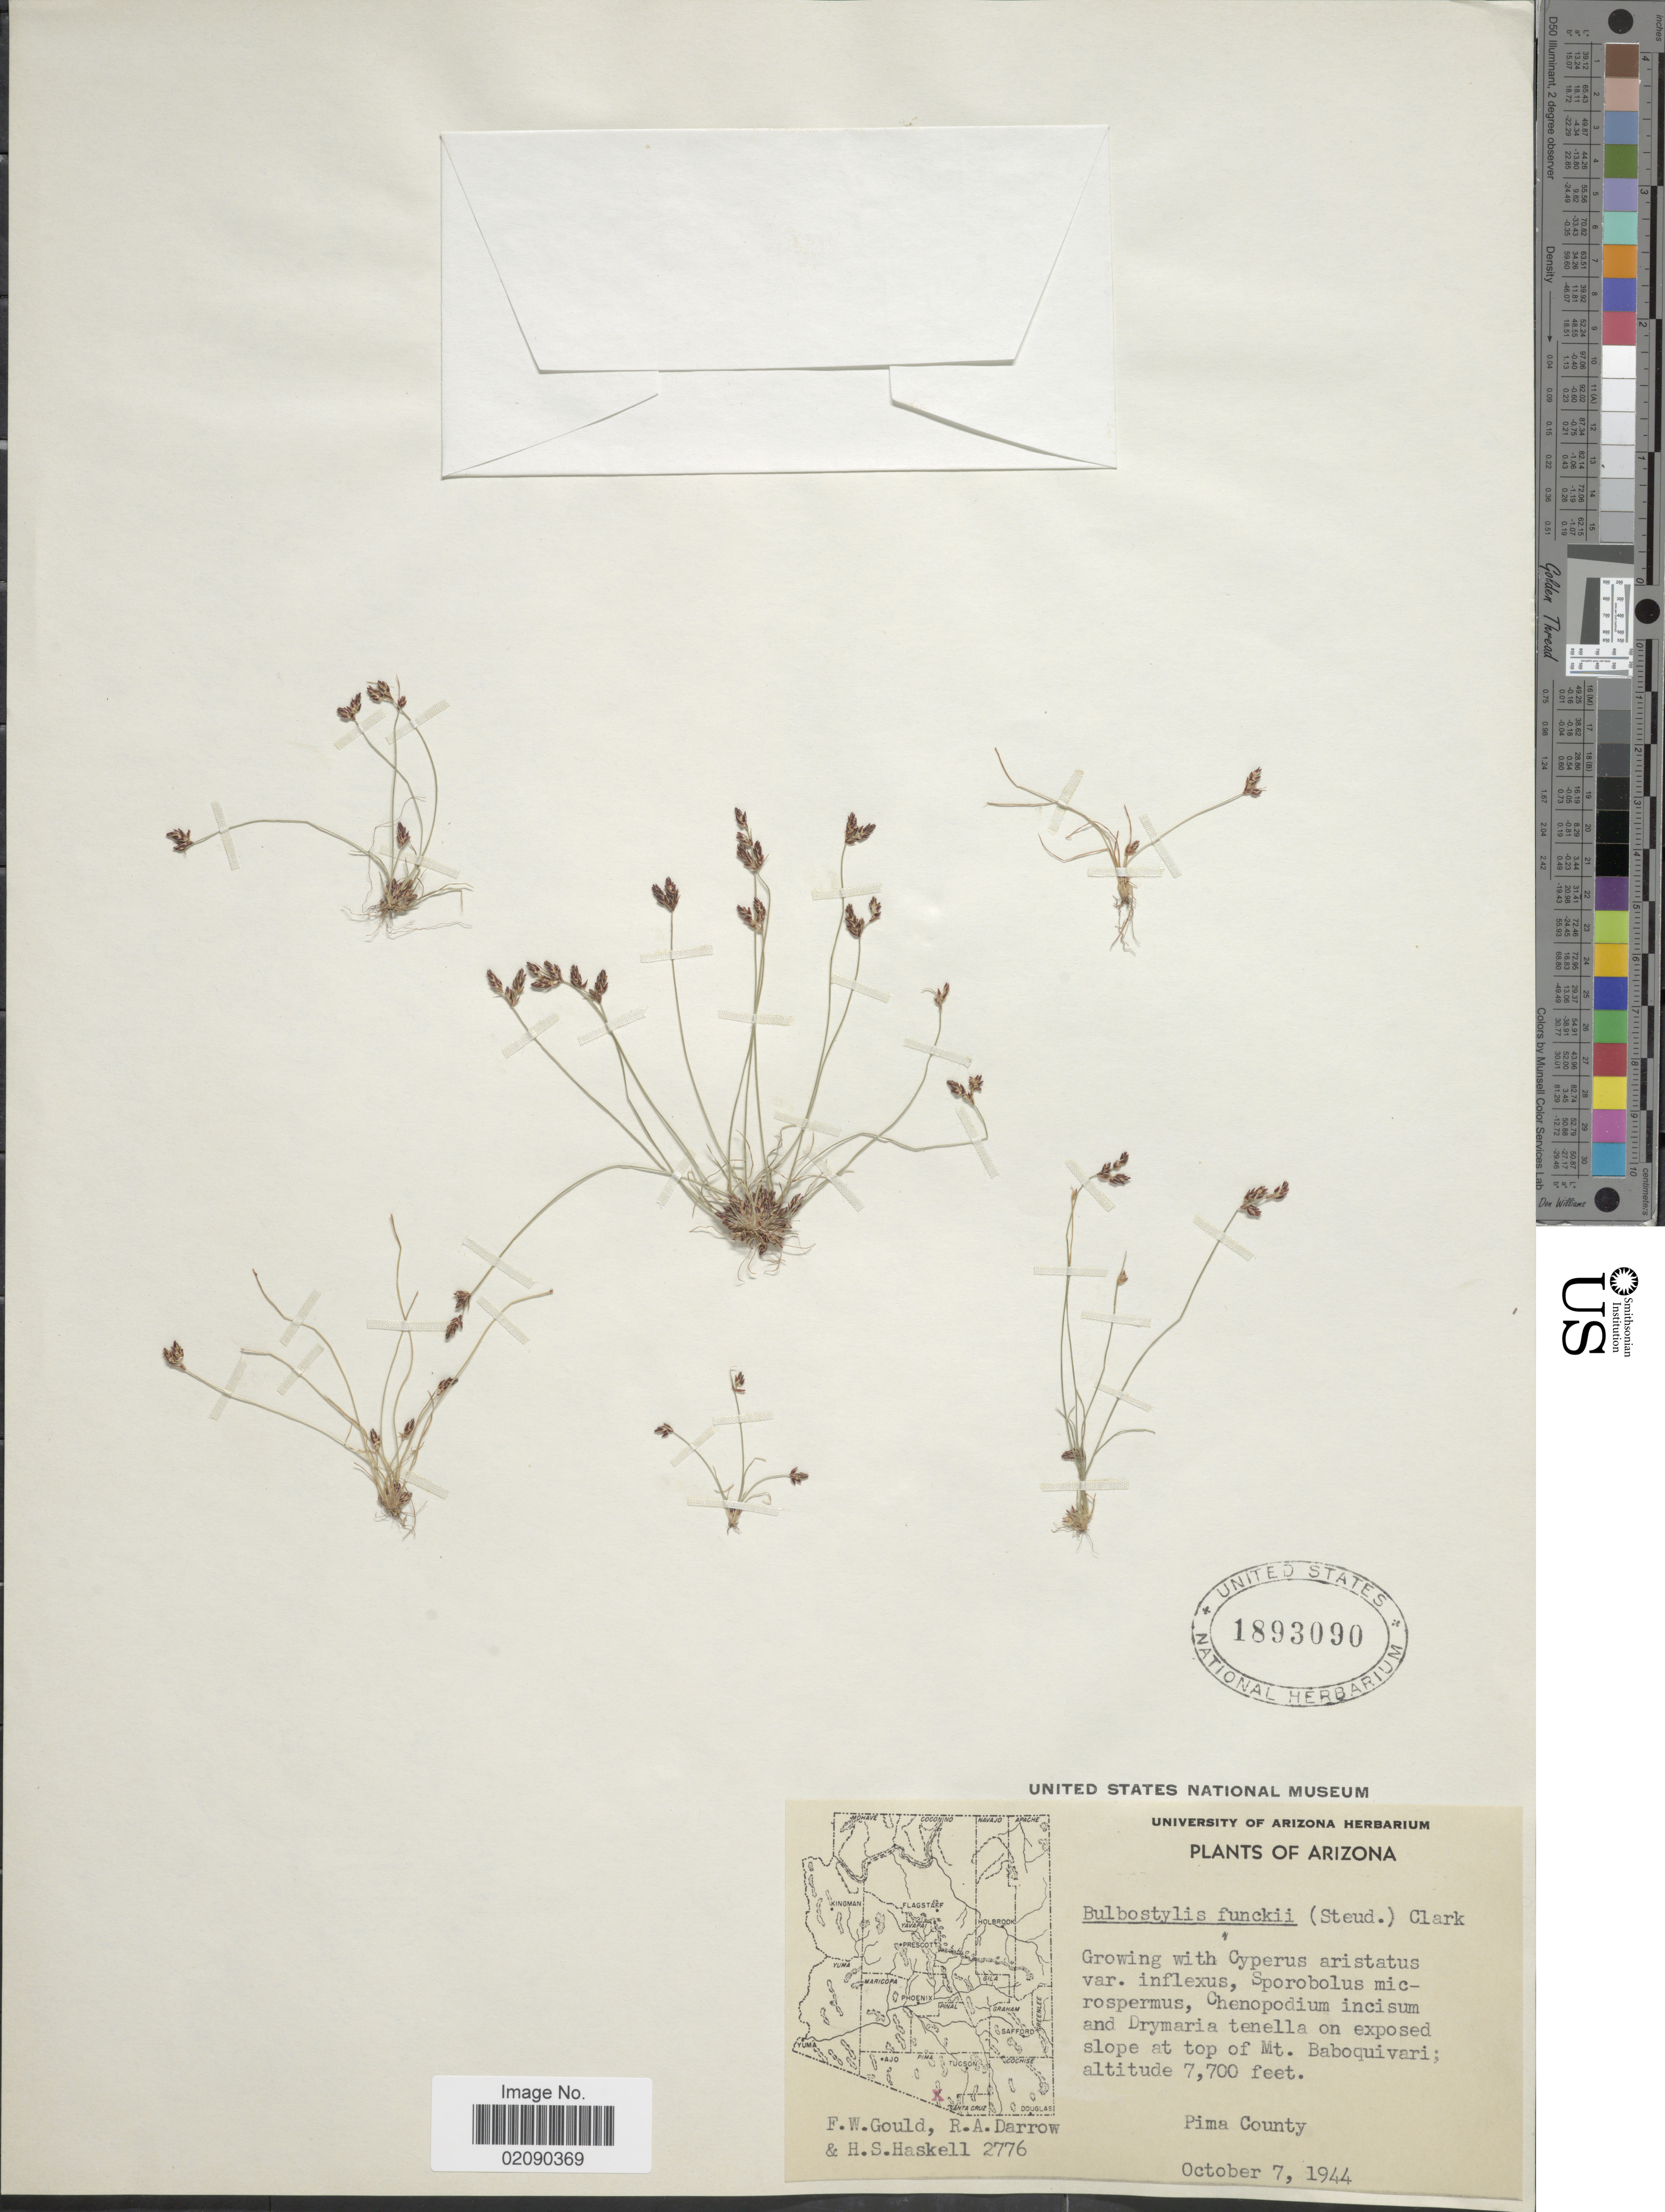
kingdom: Plantae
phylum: Tracheophyta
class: Liliopsida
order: Poales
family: Cyperaceae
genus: Bulbostylis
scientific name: Bulbostylis funckii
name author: (Steud.) C.B. Clarke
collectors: F. W. Gould, R. A. Darrow & H. Haskell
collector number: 2776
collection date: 1944-10-07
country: United States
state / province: Arizona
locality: Mt. Baboquivari; Pima County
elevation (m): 2347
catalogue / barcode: US 1893090